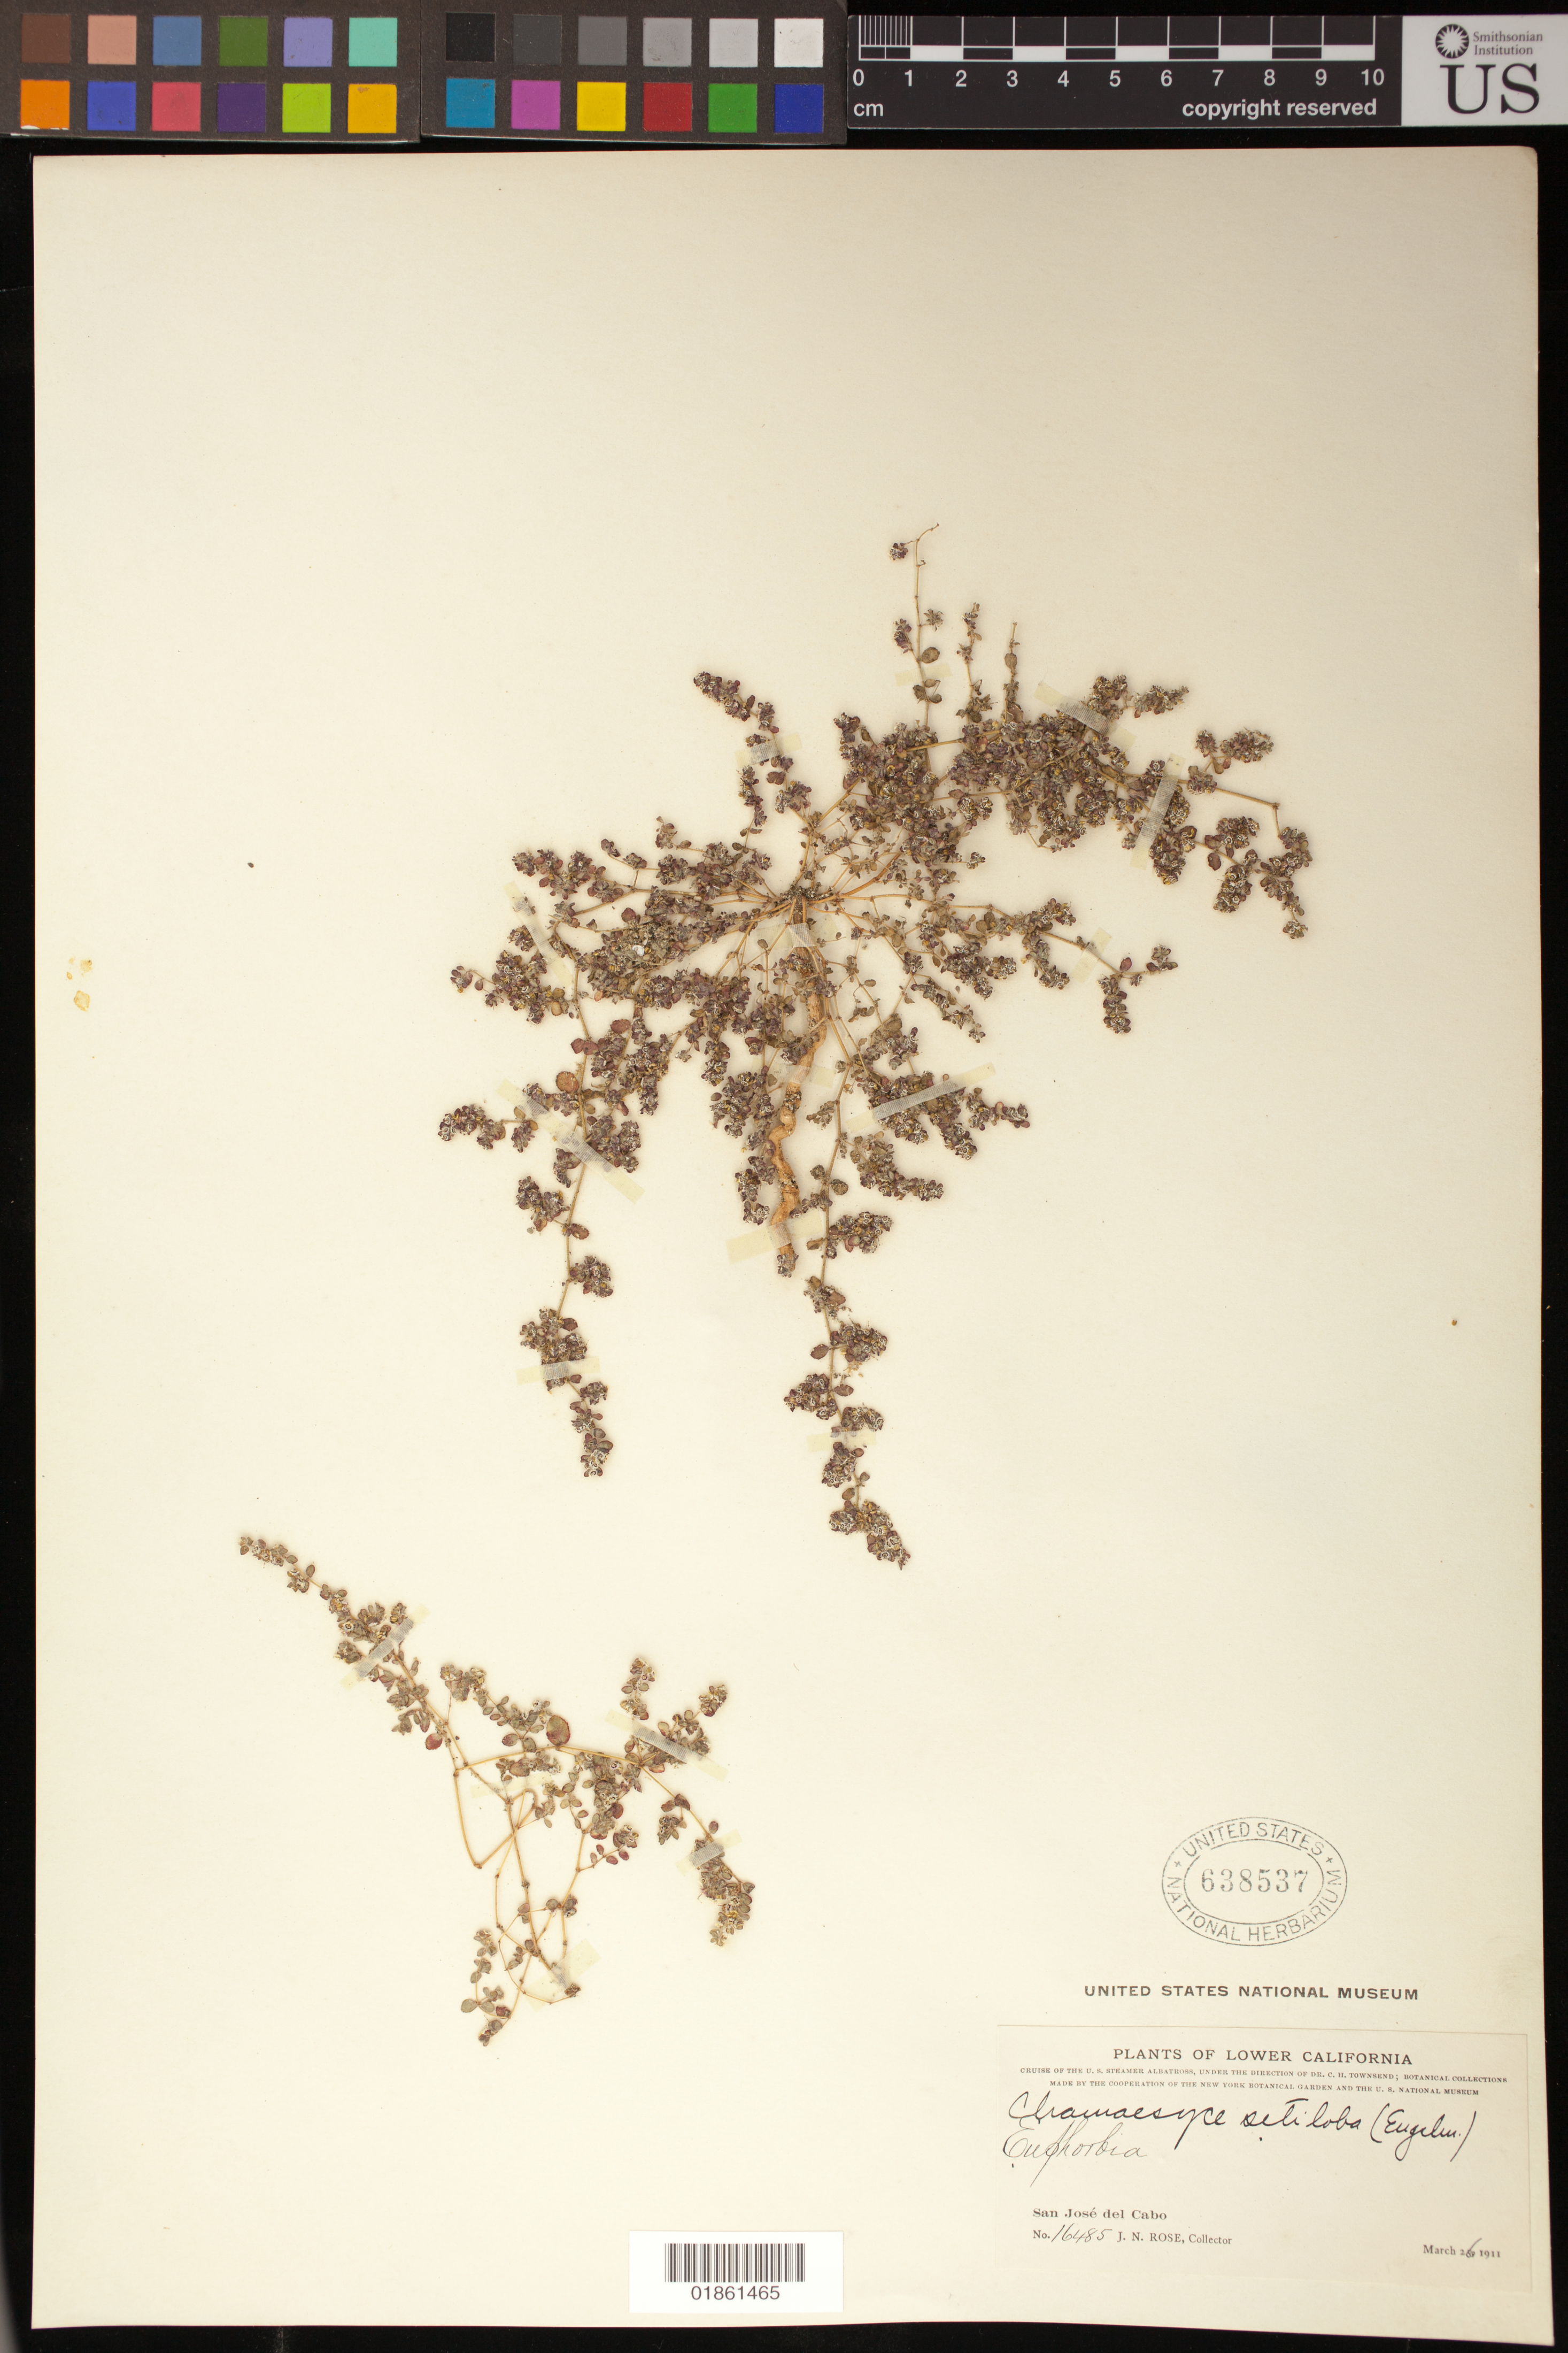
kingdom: Plantae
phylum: Tracheophyta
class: Magnoliopsida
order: Malpighiales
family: Euphorbiaceae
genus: Euphorbia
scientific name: Euphorbia setiloba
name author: Engelm.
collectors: J. N. Rose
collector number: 16485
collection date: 1911-03-26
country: Mexico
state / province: Baja California Sur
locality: San Jose del Cabo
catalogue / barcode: US 638537